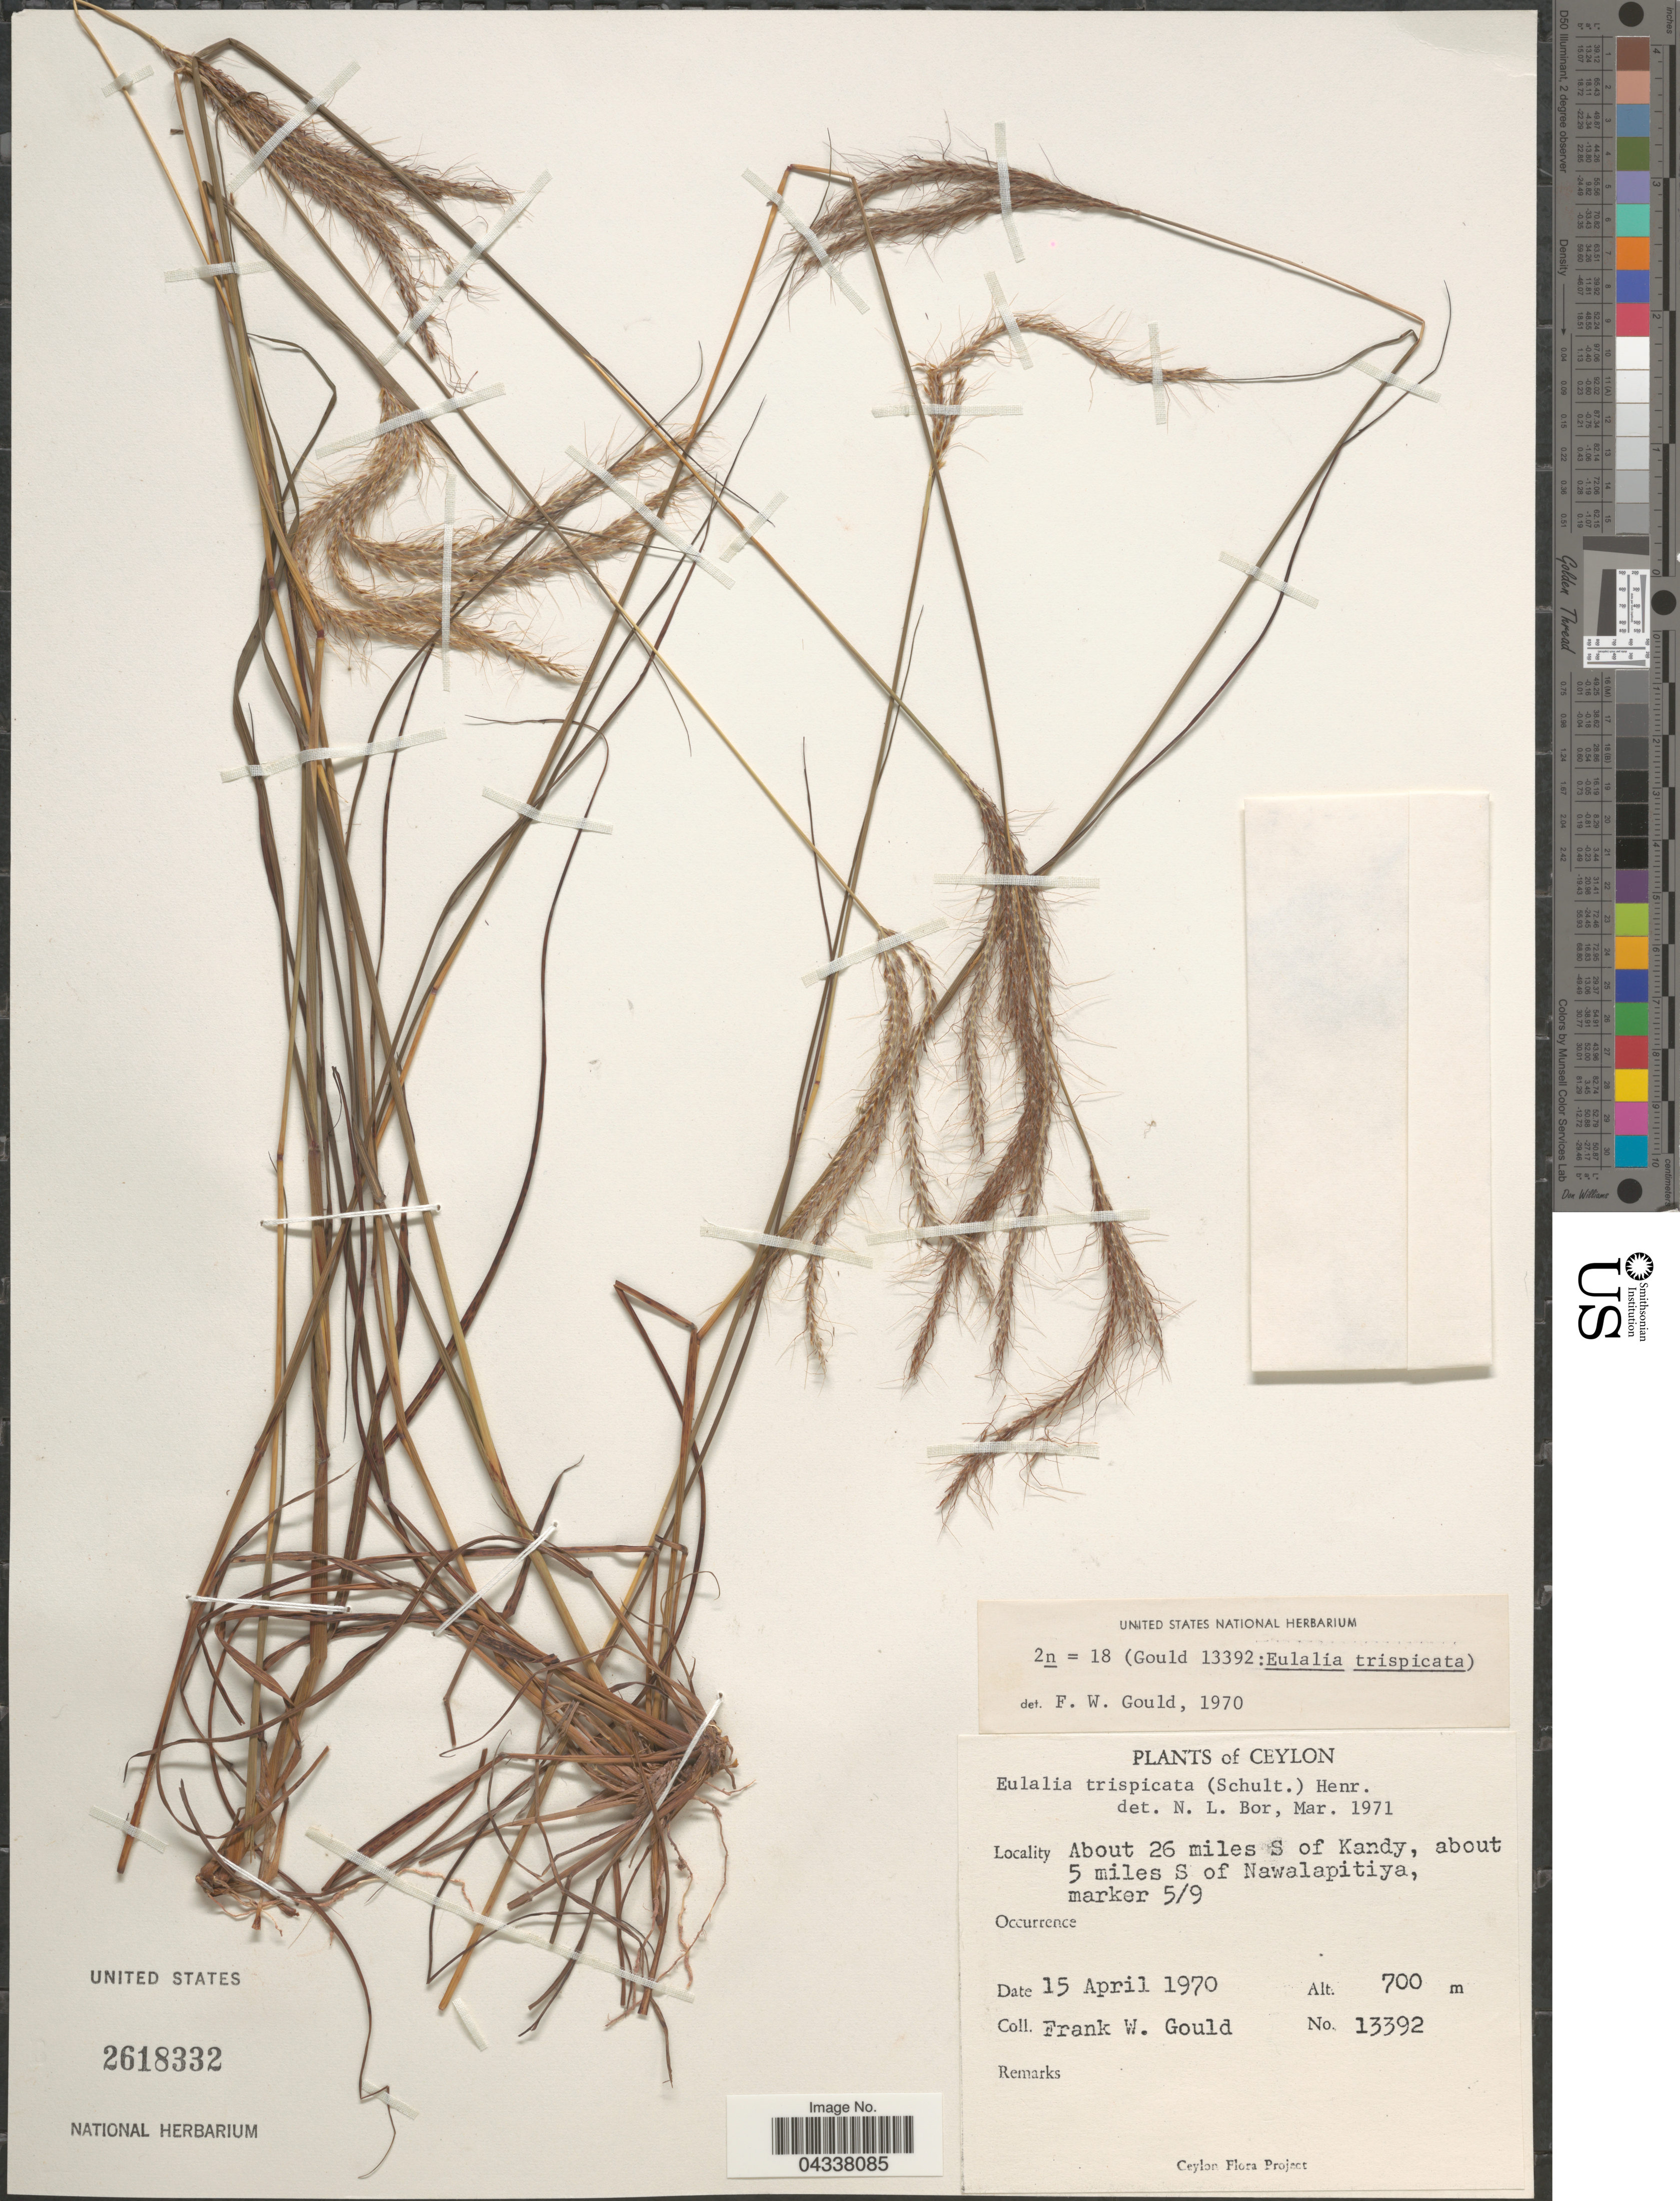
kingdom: Plantae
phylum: Tracheophyta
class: Liliopsida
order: Poales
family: Poaceae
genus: Pseudopogonatherum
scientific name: Pseudopogonatherum trispicatum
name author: (Schult.) Ohwi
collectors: F. W. Gould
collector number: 13392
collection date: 1970-04-15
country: Sri Lanka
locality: Ceylon. About 26 miles S of Kandy, about 5 miles S of Nawalapitiya, marker 5/9.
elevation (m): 700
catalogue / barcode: US 2618332